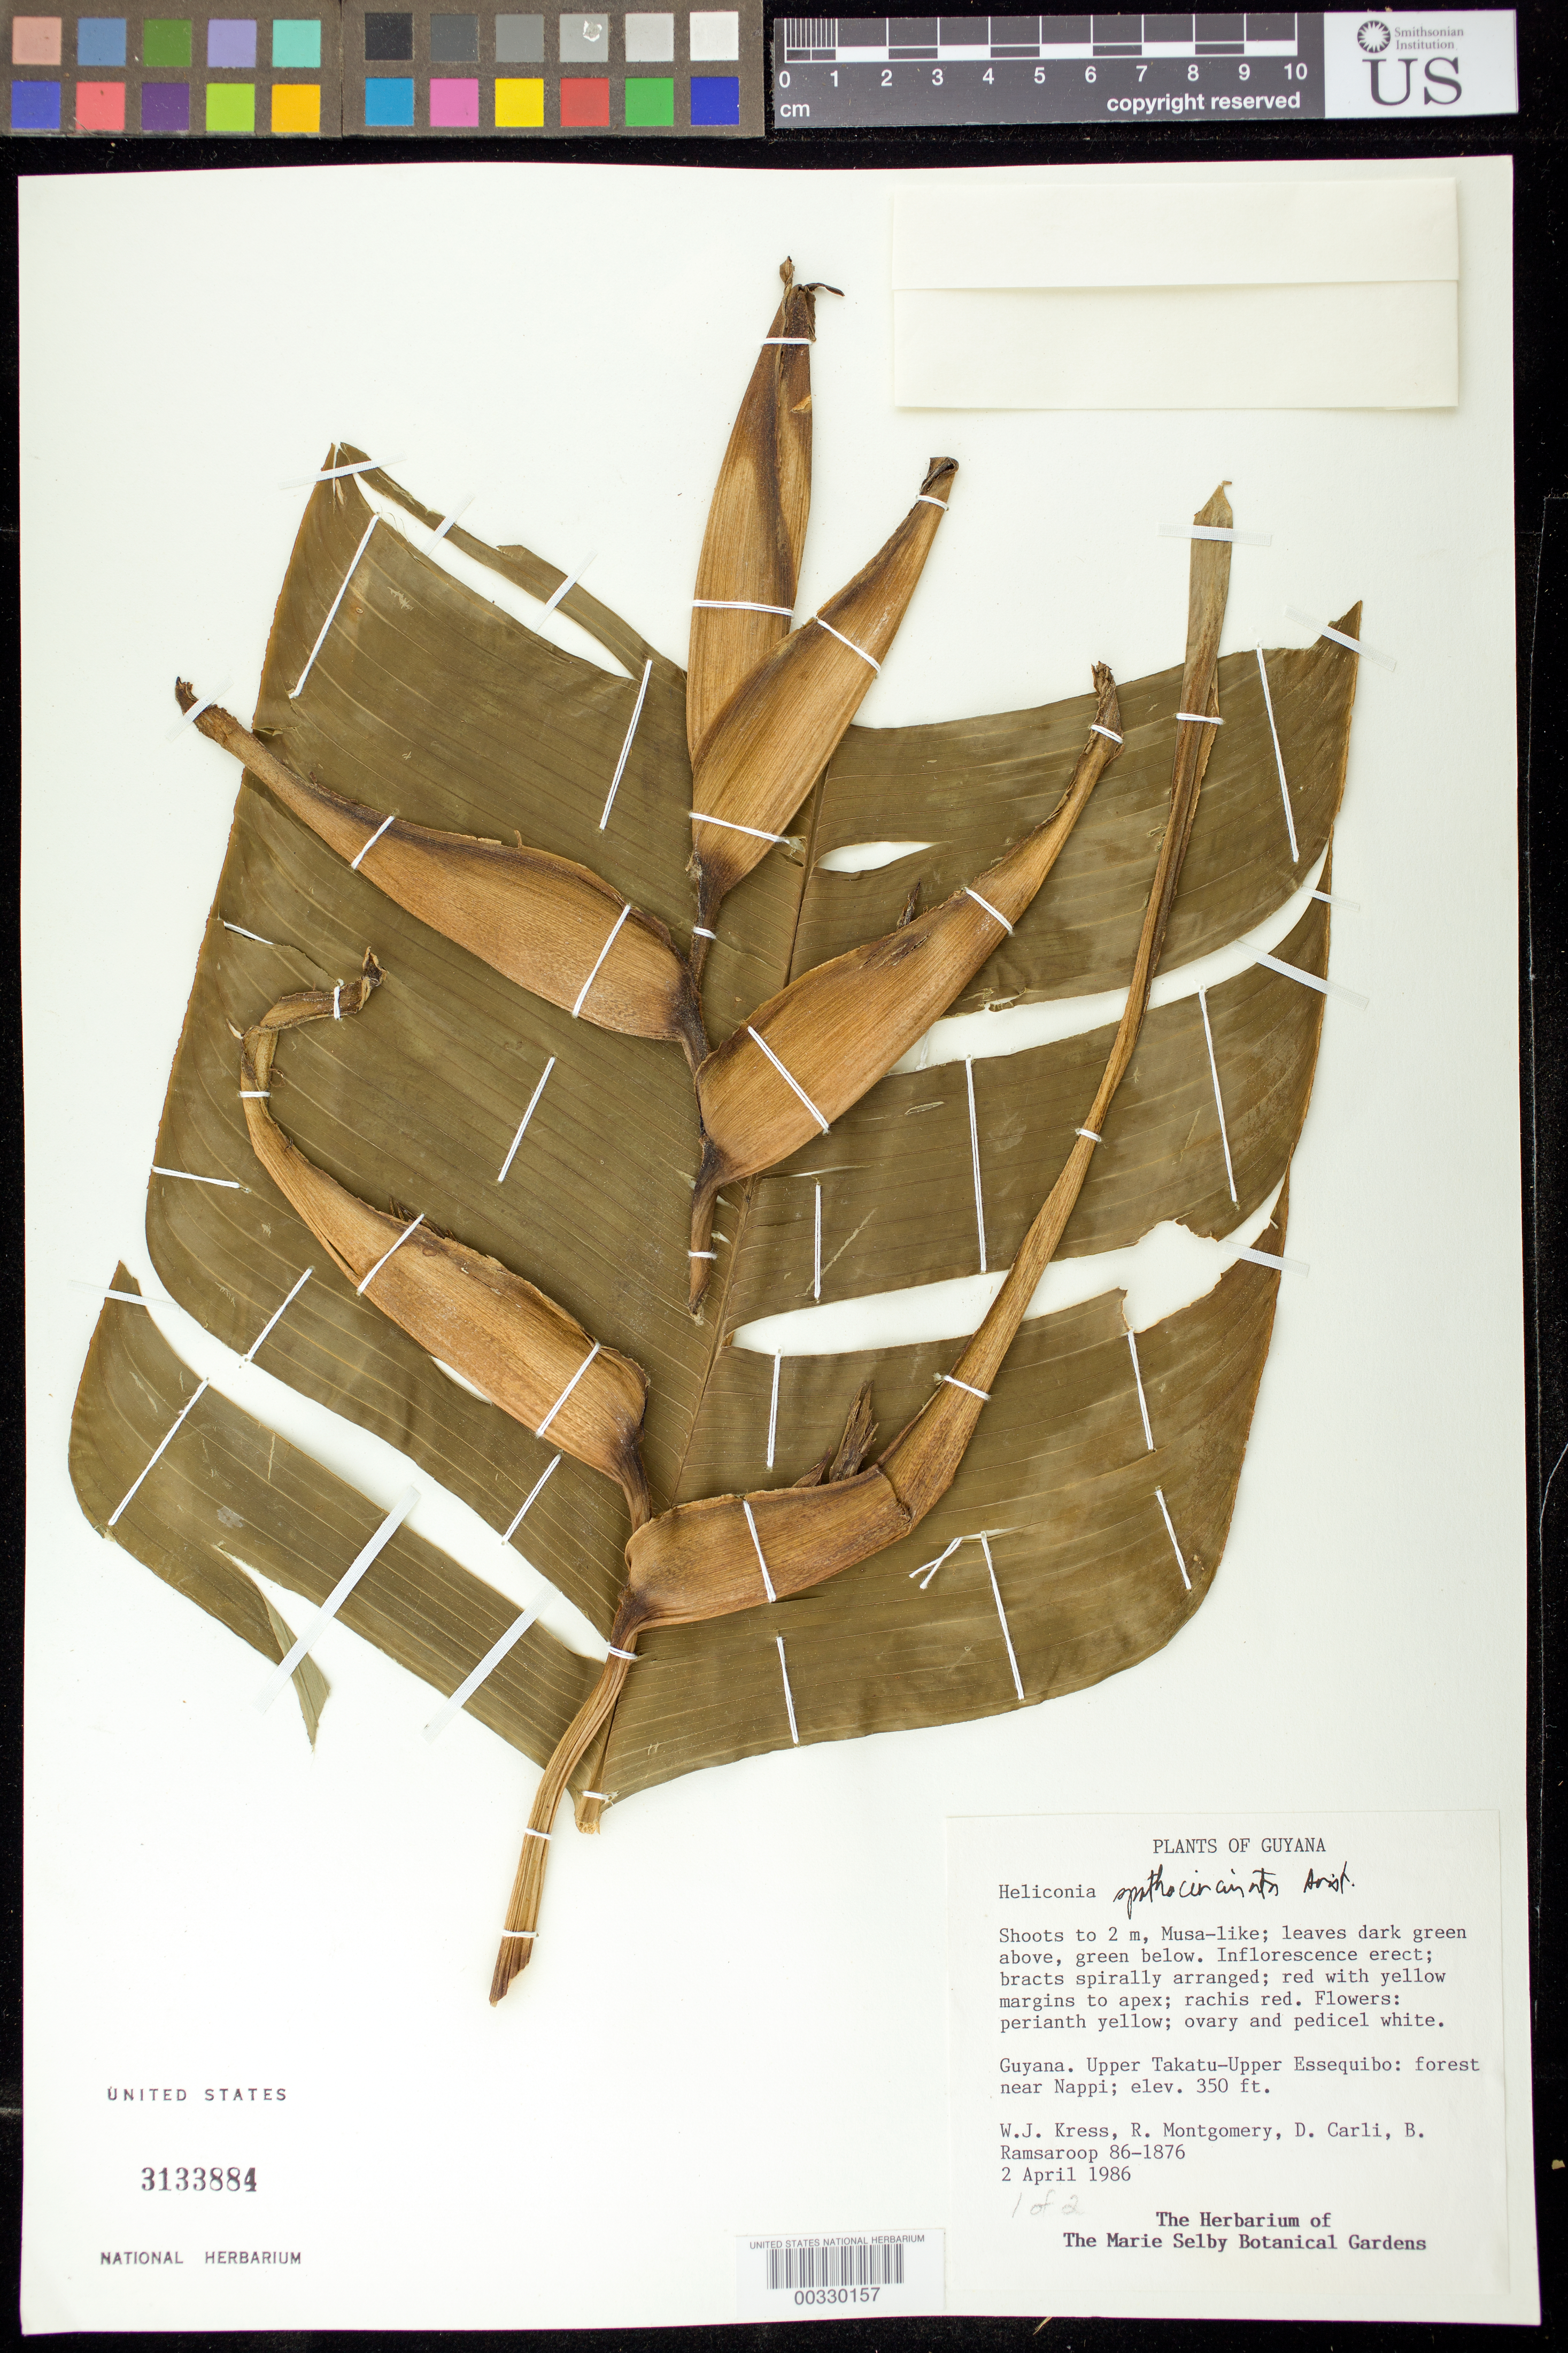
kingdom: Plantae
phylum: Tracheophyta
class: Liliopsida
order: Zingiberales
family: Heliconiaceae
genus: Heliconia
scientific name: Heliconia spathocircinata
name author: Aristeg.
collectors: W. J. Kress, R. Montgomery, D. Carli & B. Ramsaroop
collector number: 86-1876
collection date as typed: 02 Apr 1986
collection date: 1986-04-02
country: Guyana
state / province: U. Takutu-U. Essequibo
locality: Forest near nappi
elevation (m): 107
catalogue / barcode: US 3133884